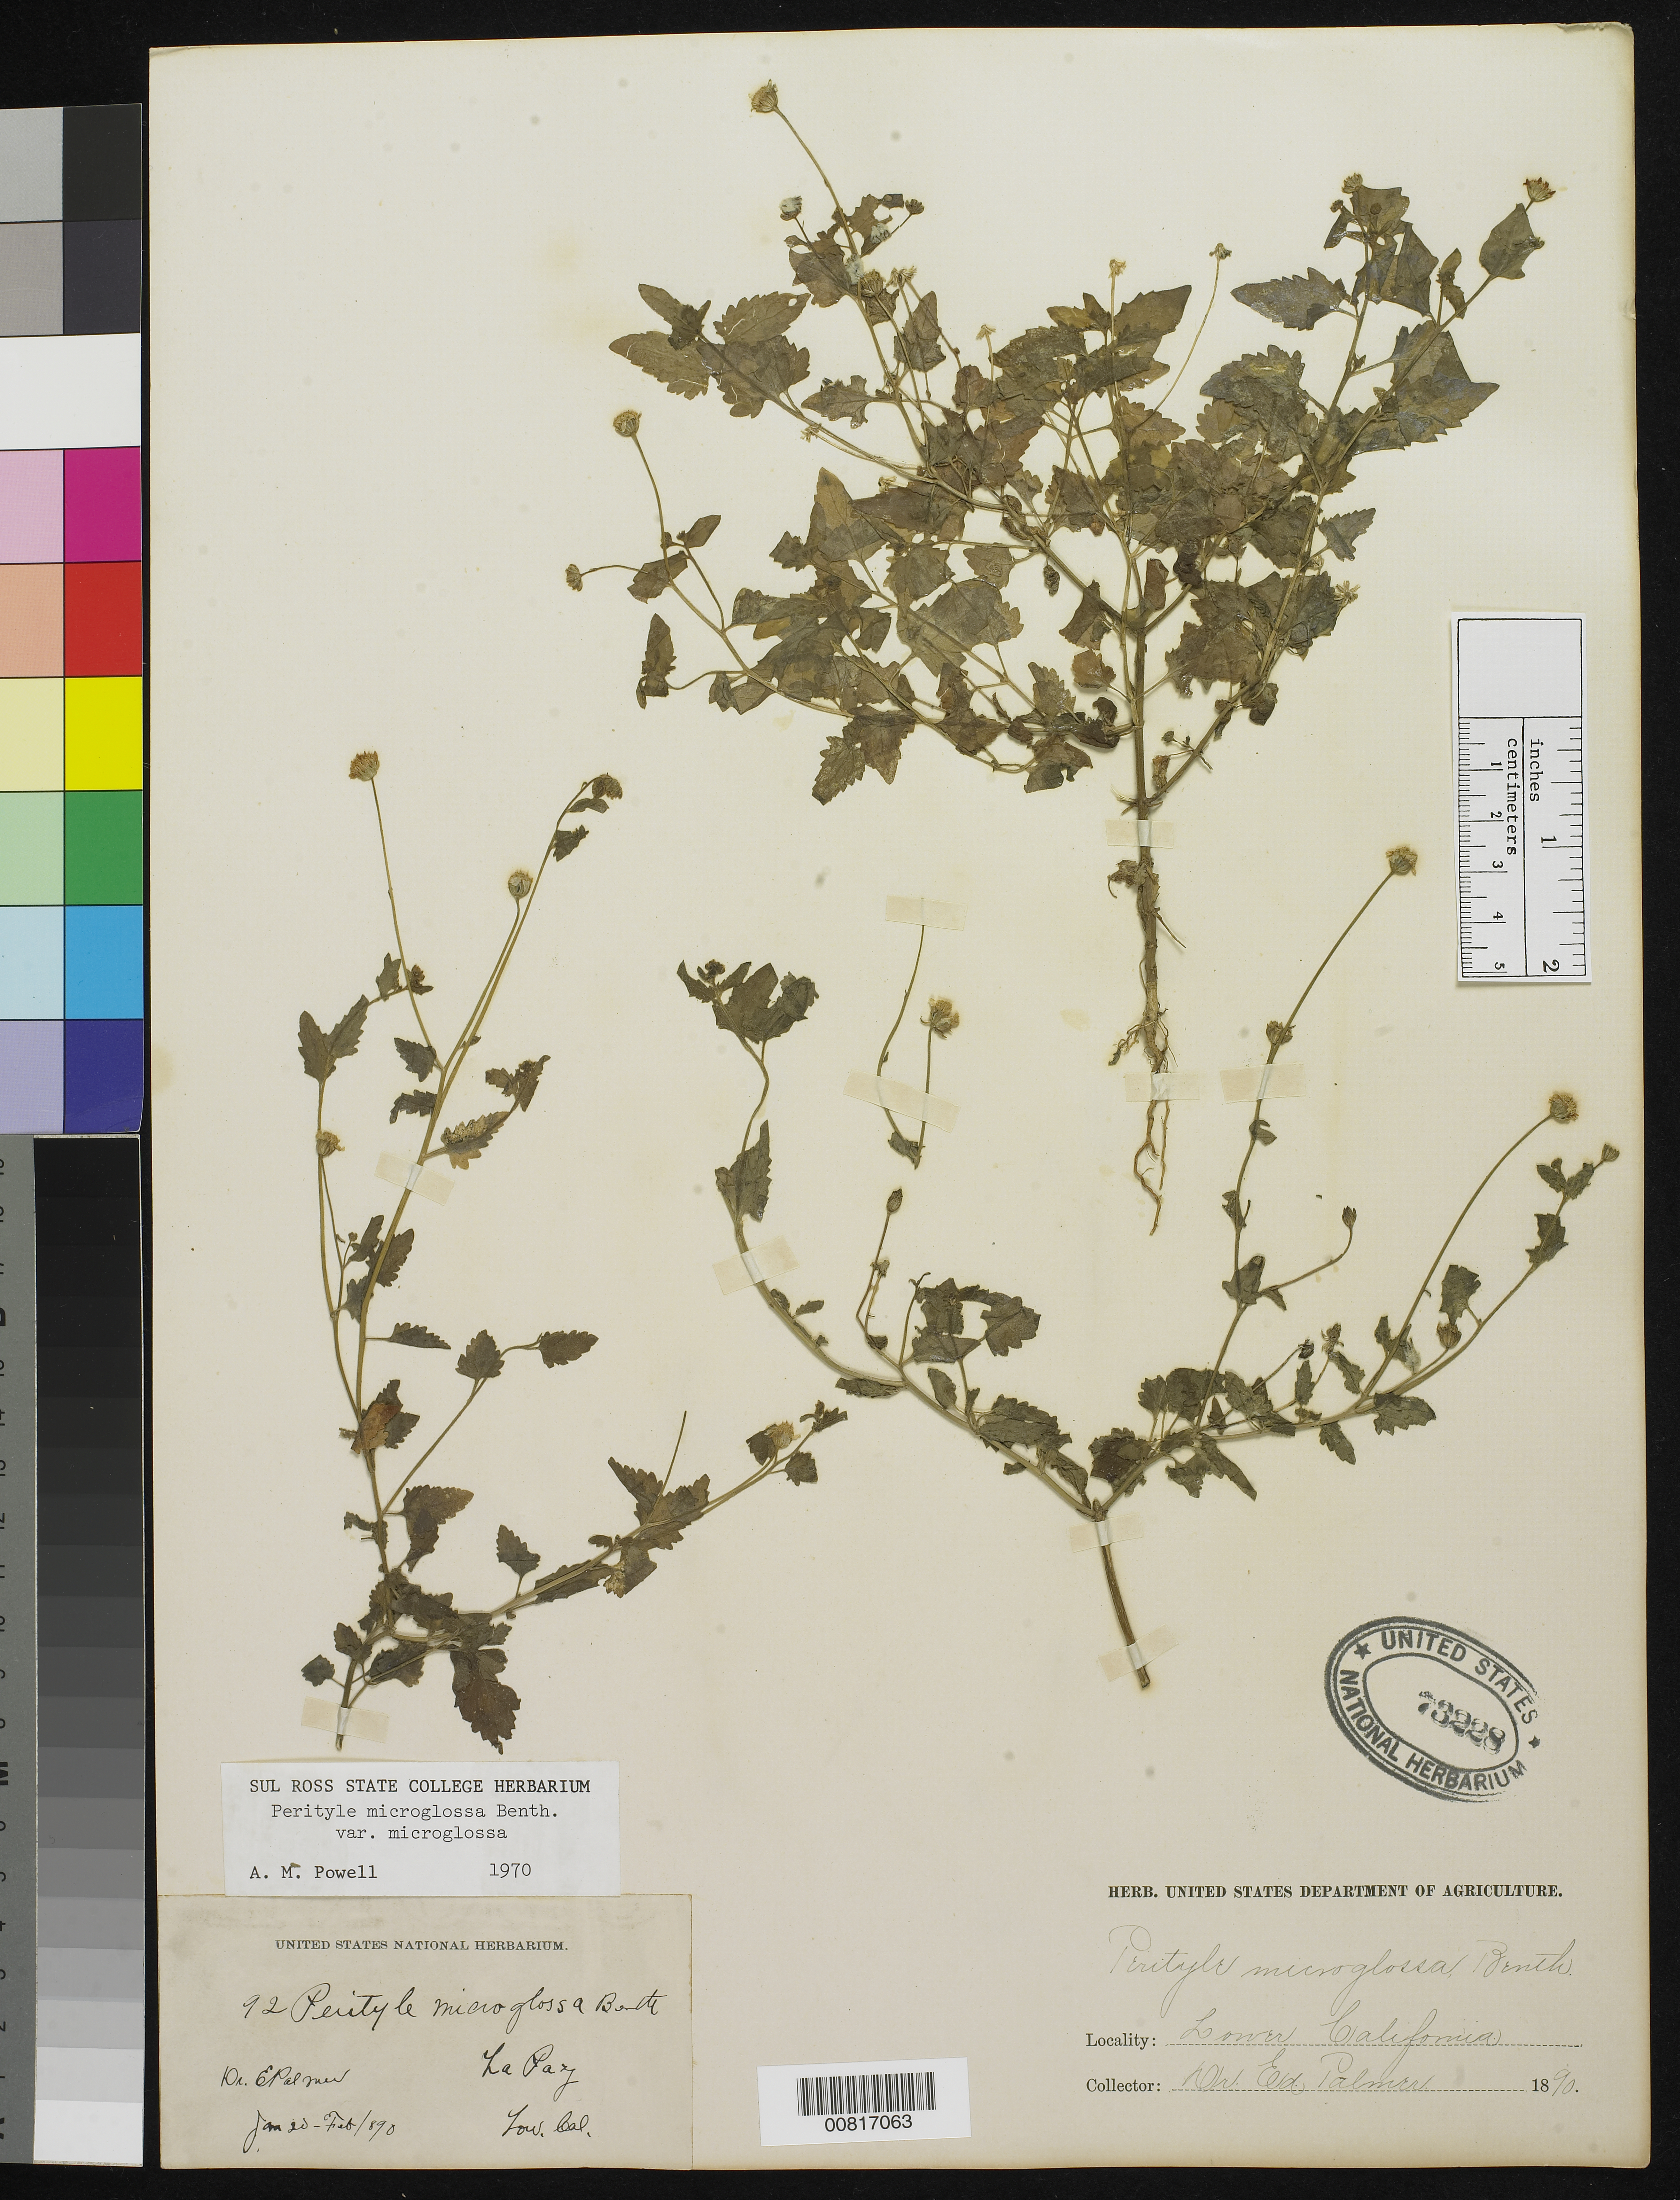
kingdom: Plantae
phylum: Tracheophyta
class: Magnoliopsida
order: Asterales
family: Asteraceae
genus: Perityle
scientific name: Perityle microglossa var. microglossa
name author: Benth.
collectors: E. Palmer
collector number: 92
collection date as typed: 20 Jan 1890 to -- Feb 1890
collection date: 1890-01-20/1890-02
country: Mexico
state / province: Baja California Sur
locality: La Paz, Baja California Sur.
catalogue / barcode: US 73228